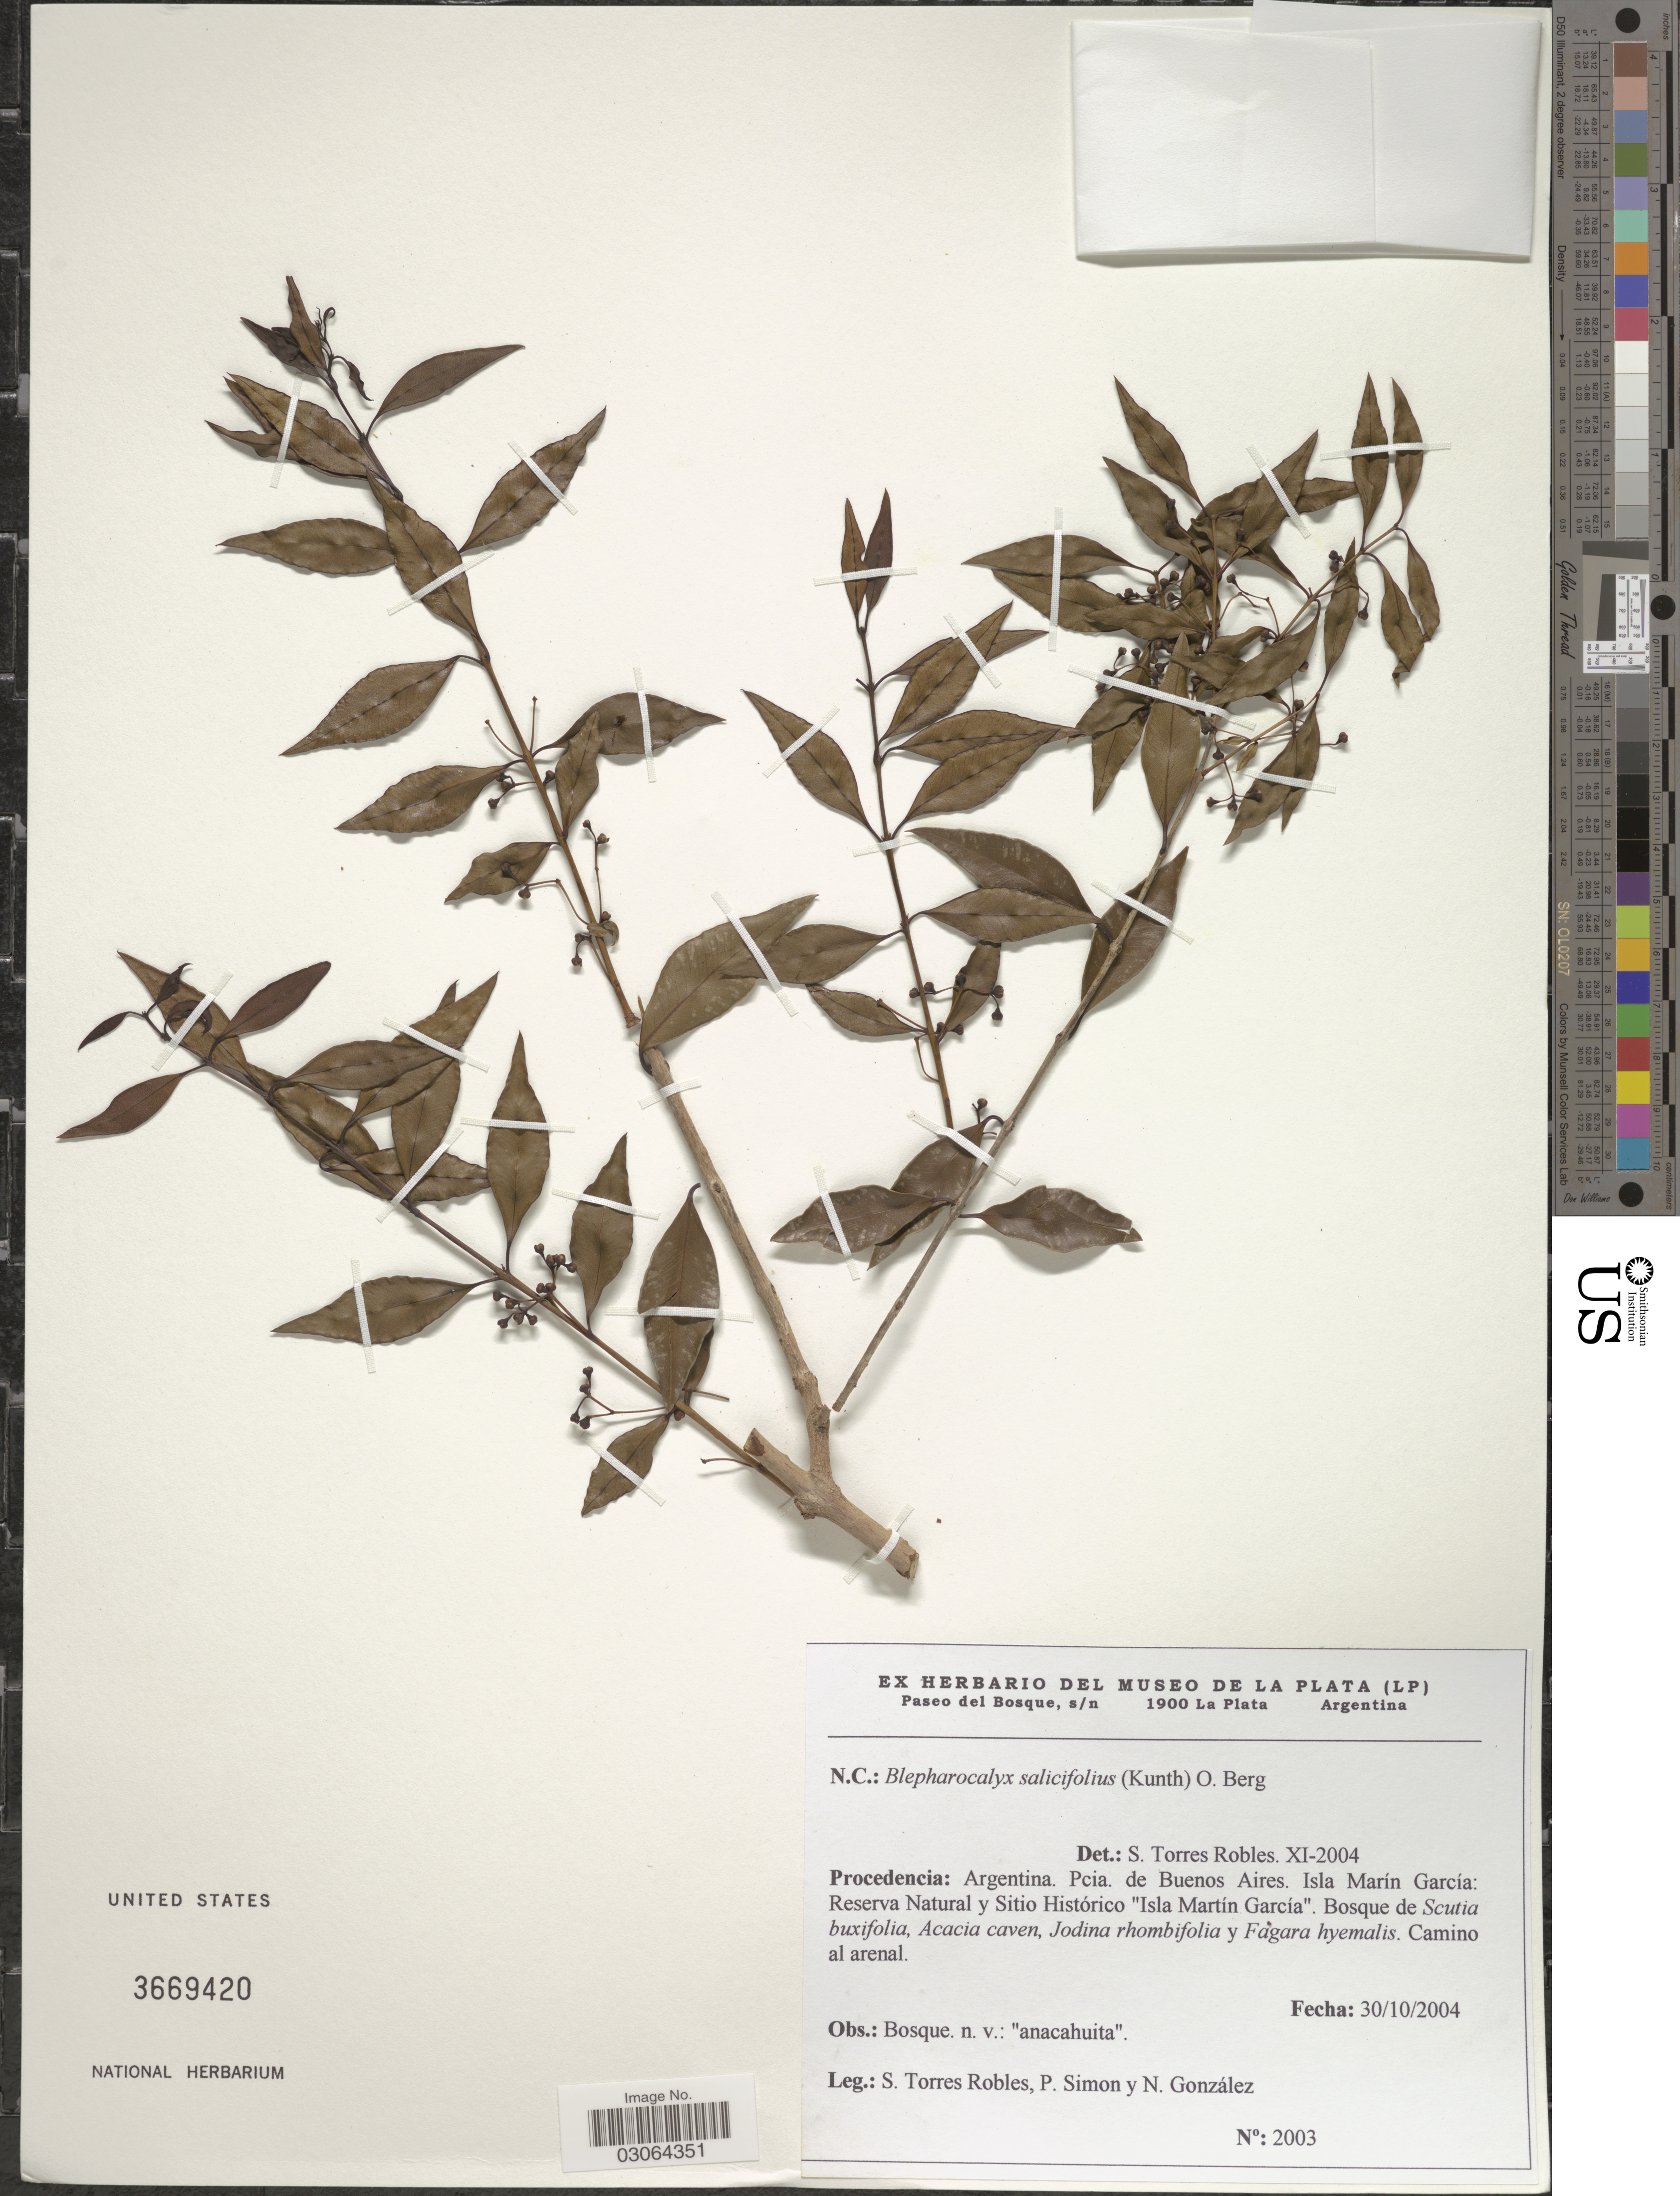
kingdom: Plantae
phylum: Tracheophyta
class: Magnoliopsida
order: Myrtales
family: Myrtaceae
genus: Blepharocalyx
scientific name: Blepharocalyx salicifolius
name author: (Kunth) O. Berg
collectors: S. Torres Robles, P. Simon & N. Gonzalez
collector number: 2003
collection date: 2004-10-30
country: Argentina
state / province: Buenos Aires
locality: Pcia. de Buenos Aires, Isla Marín García: Reserva Natural y Sitio Histórico "Isla Martín García".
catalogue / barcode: US 3669420